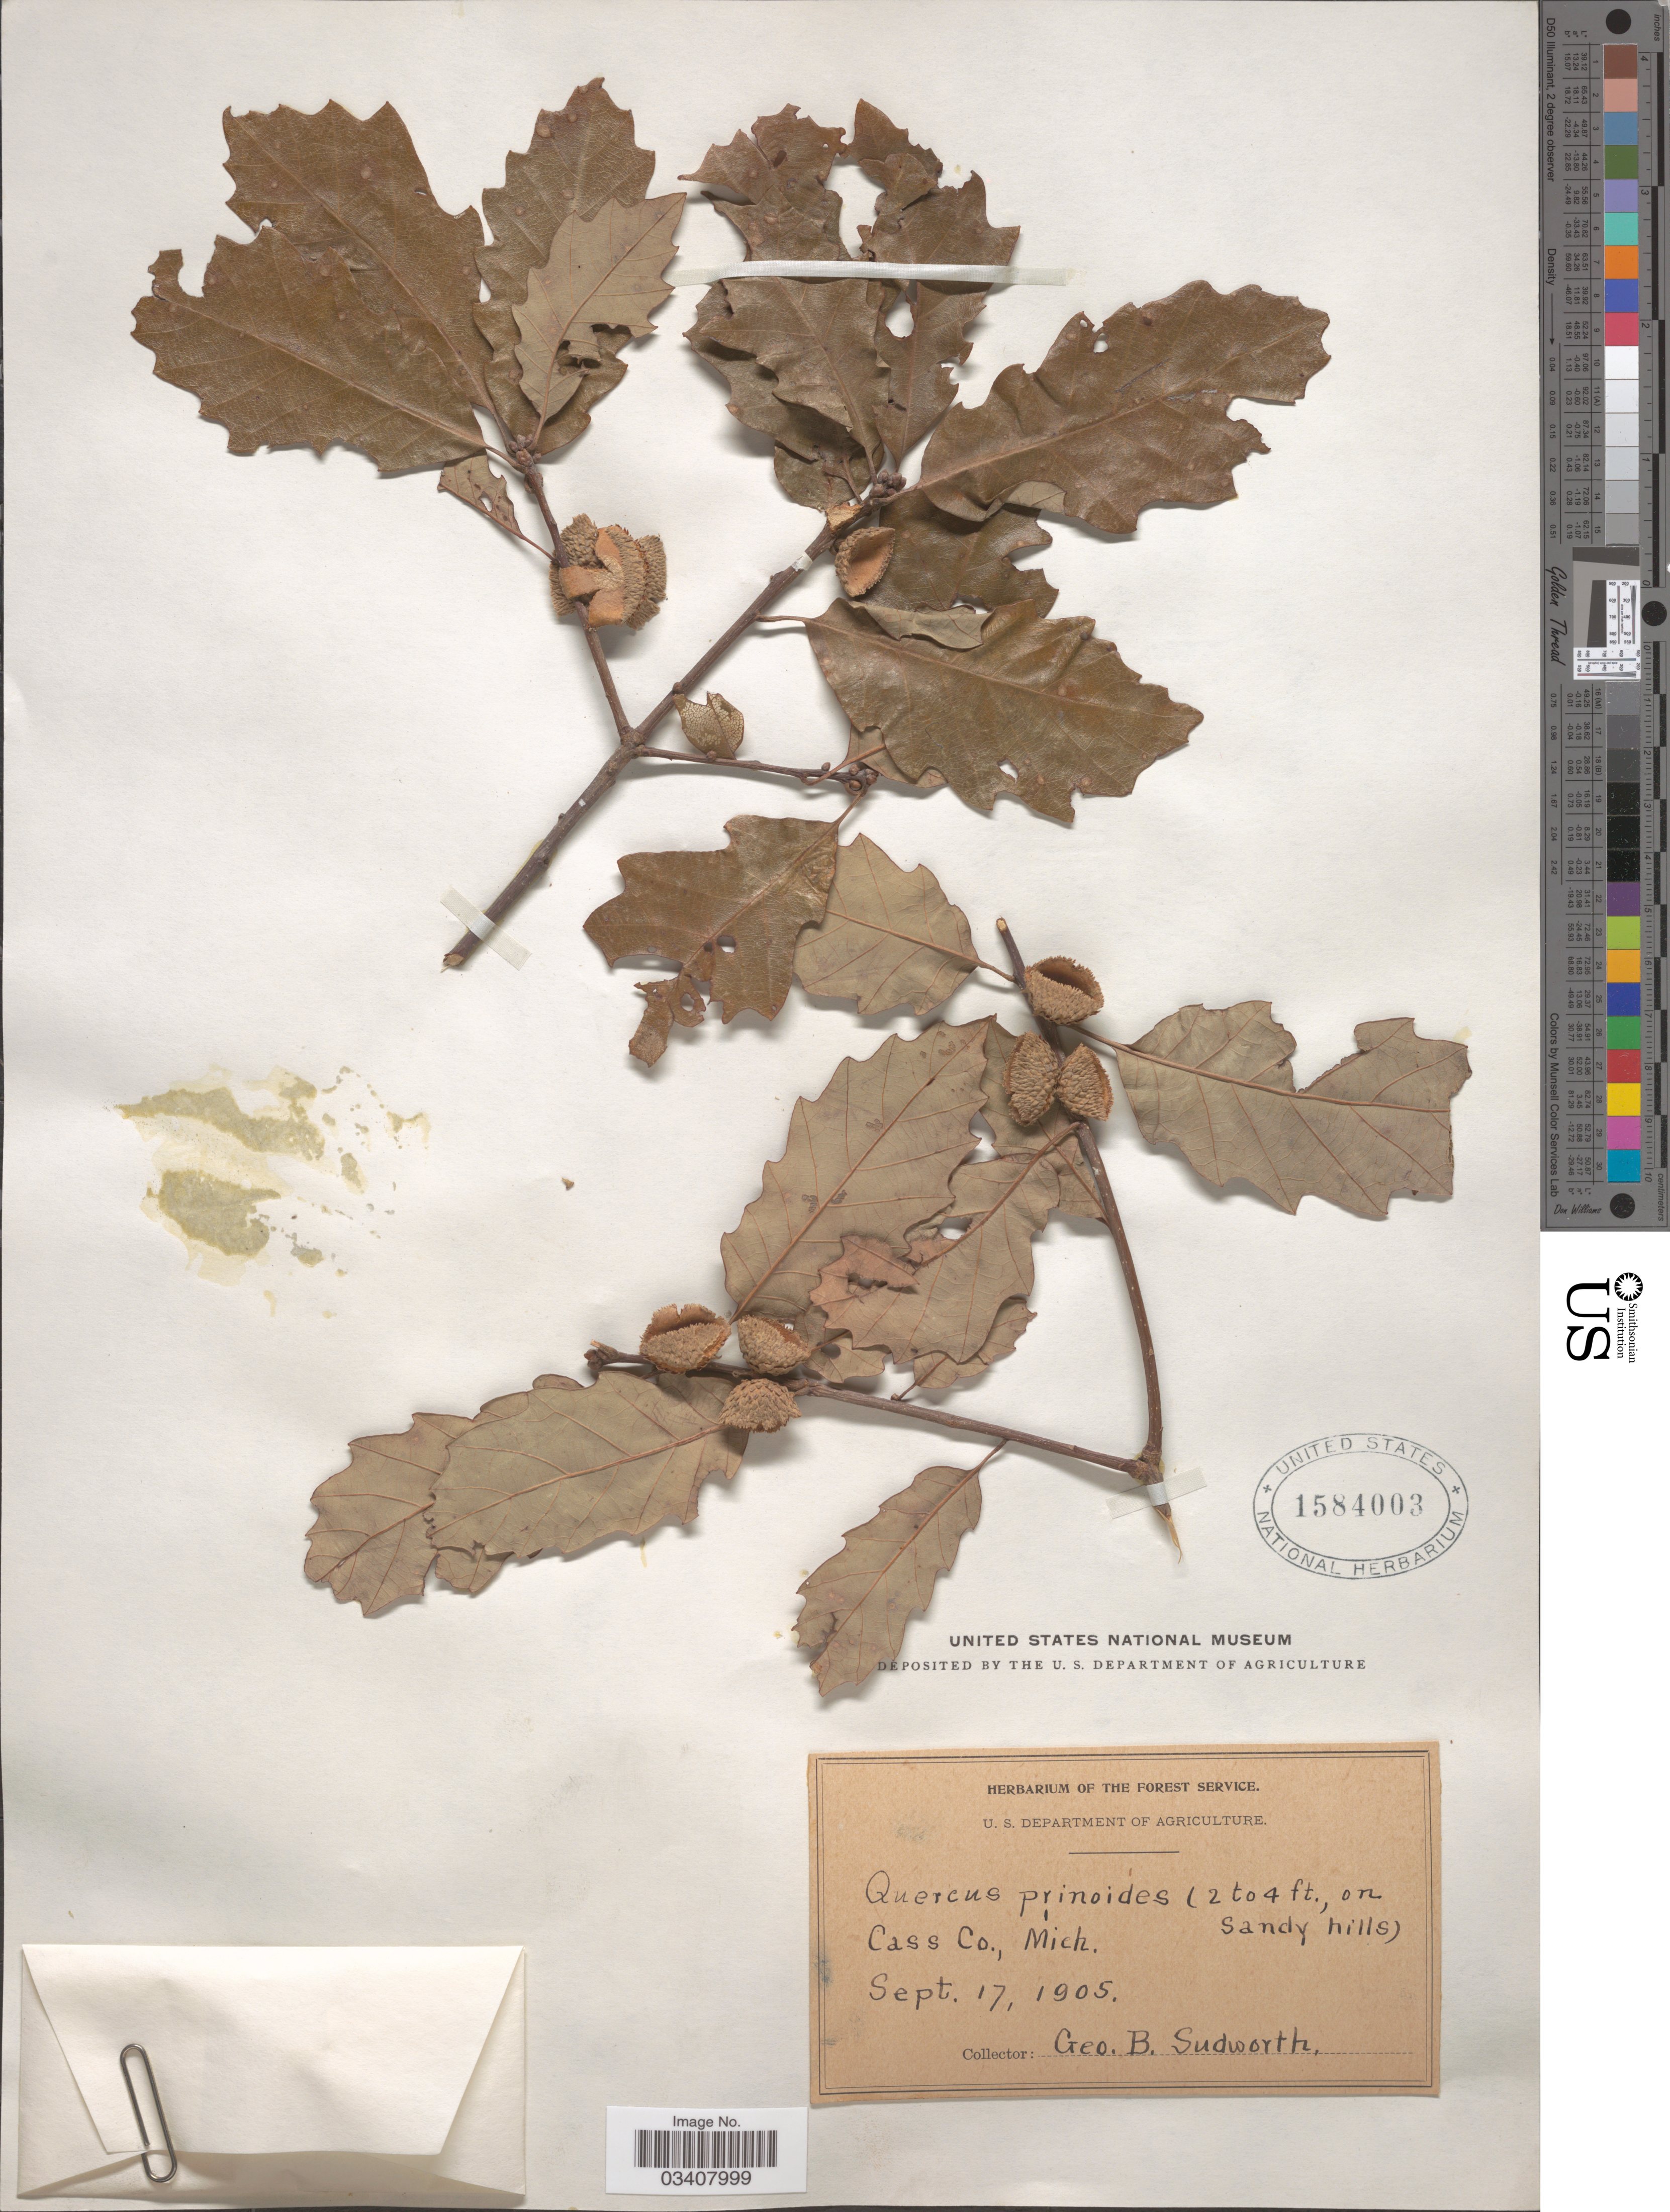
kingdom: Plantae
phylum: Tracheophyta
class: Magnoliopsida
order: Fagales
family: Fagaceae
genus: Quercus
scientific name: Quercus prinoides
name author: Willd.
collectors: G. B. Sudworth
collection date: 1905-09-17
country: United States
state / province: Michigan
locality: Cass Co.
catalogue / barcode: US 1584003